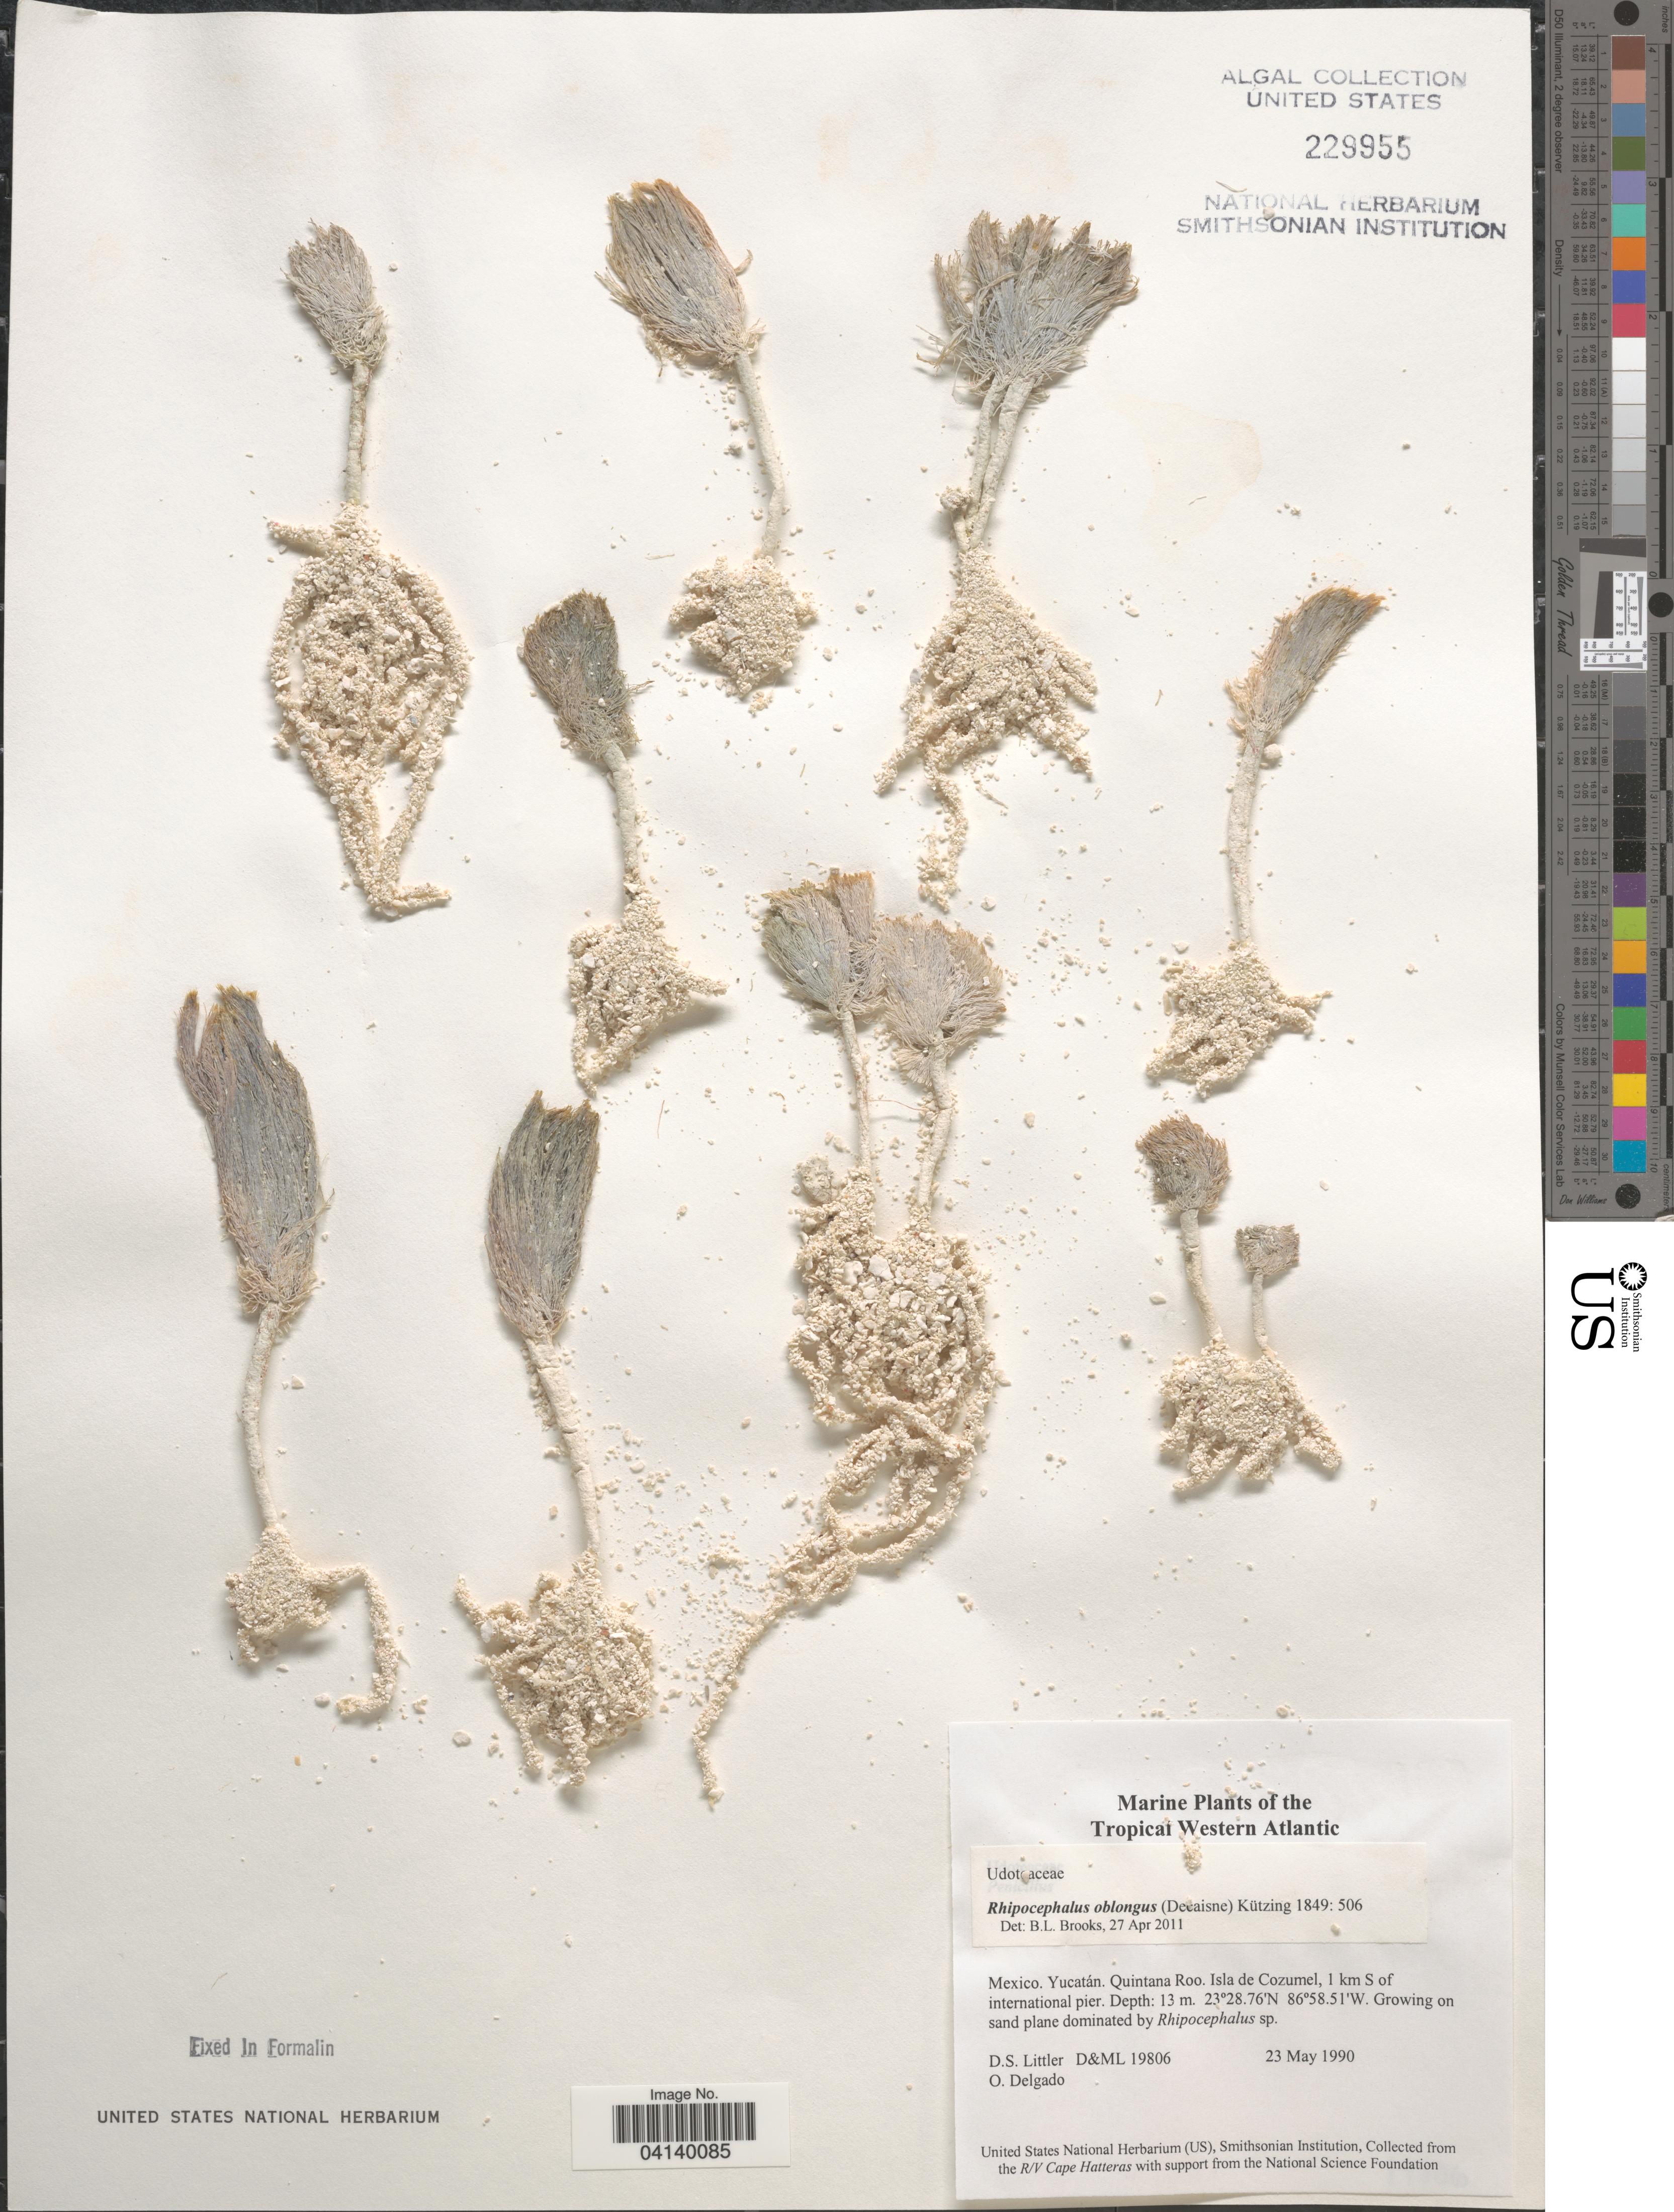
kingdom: Plantae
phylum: Chlorophyta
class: Ulvophyceae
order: Bryopsidales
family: Udoteaceae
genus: Rhipocephalus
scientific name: Rhipocephalus oblongus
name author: (Decne.) Kütz.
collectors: D. S. Littler & O. Delgado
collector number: D&ML19806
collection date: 1990-05-23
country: Mexico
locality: Tropical Western Atlantic. Yucatán. Quintana Roo. Isla de Cozumel, 1 km S of international pier.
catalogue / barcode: US 229955